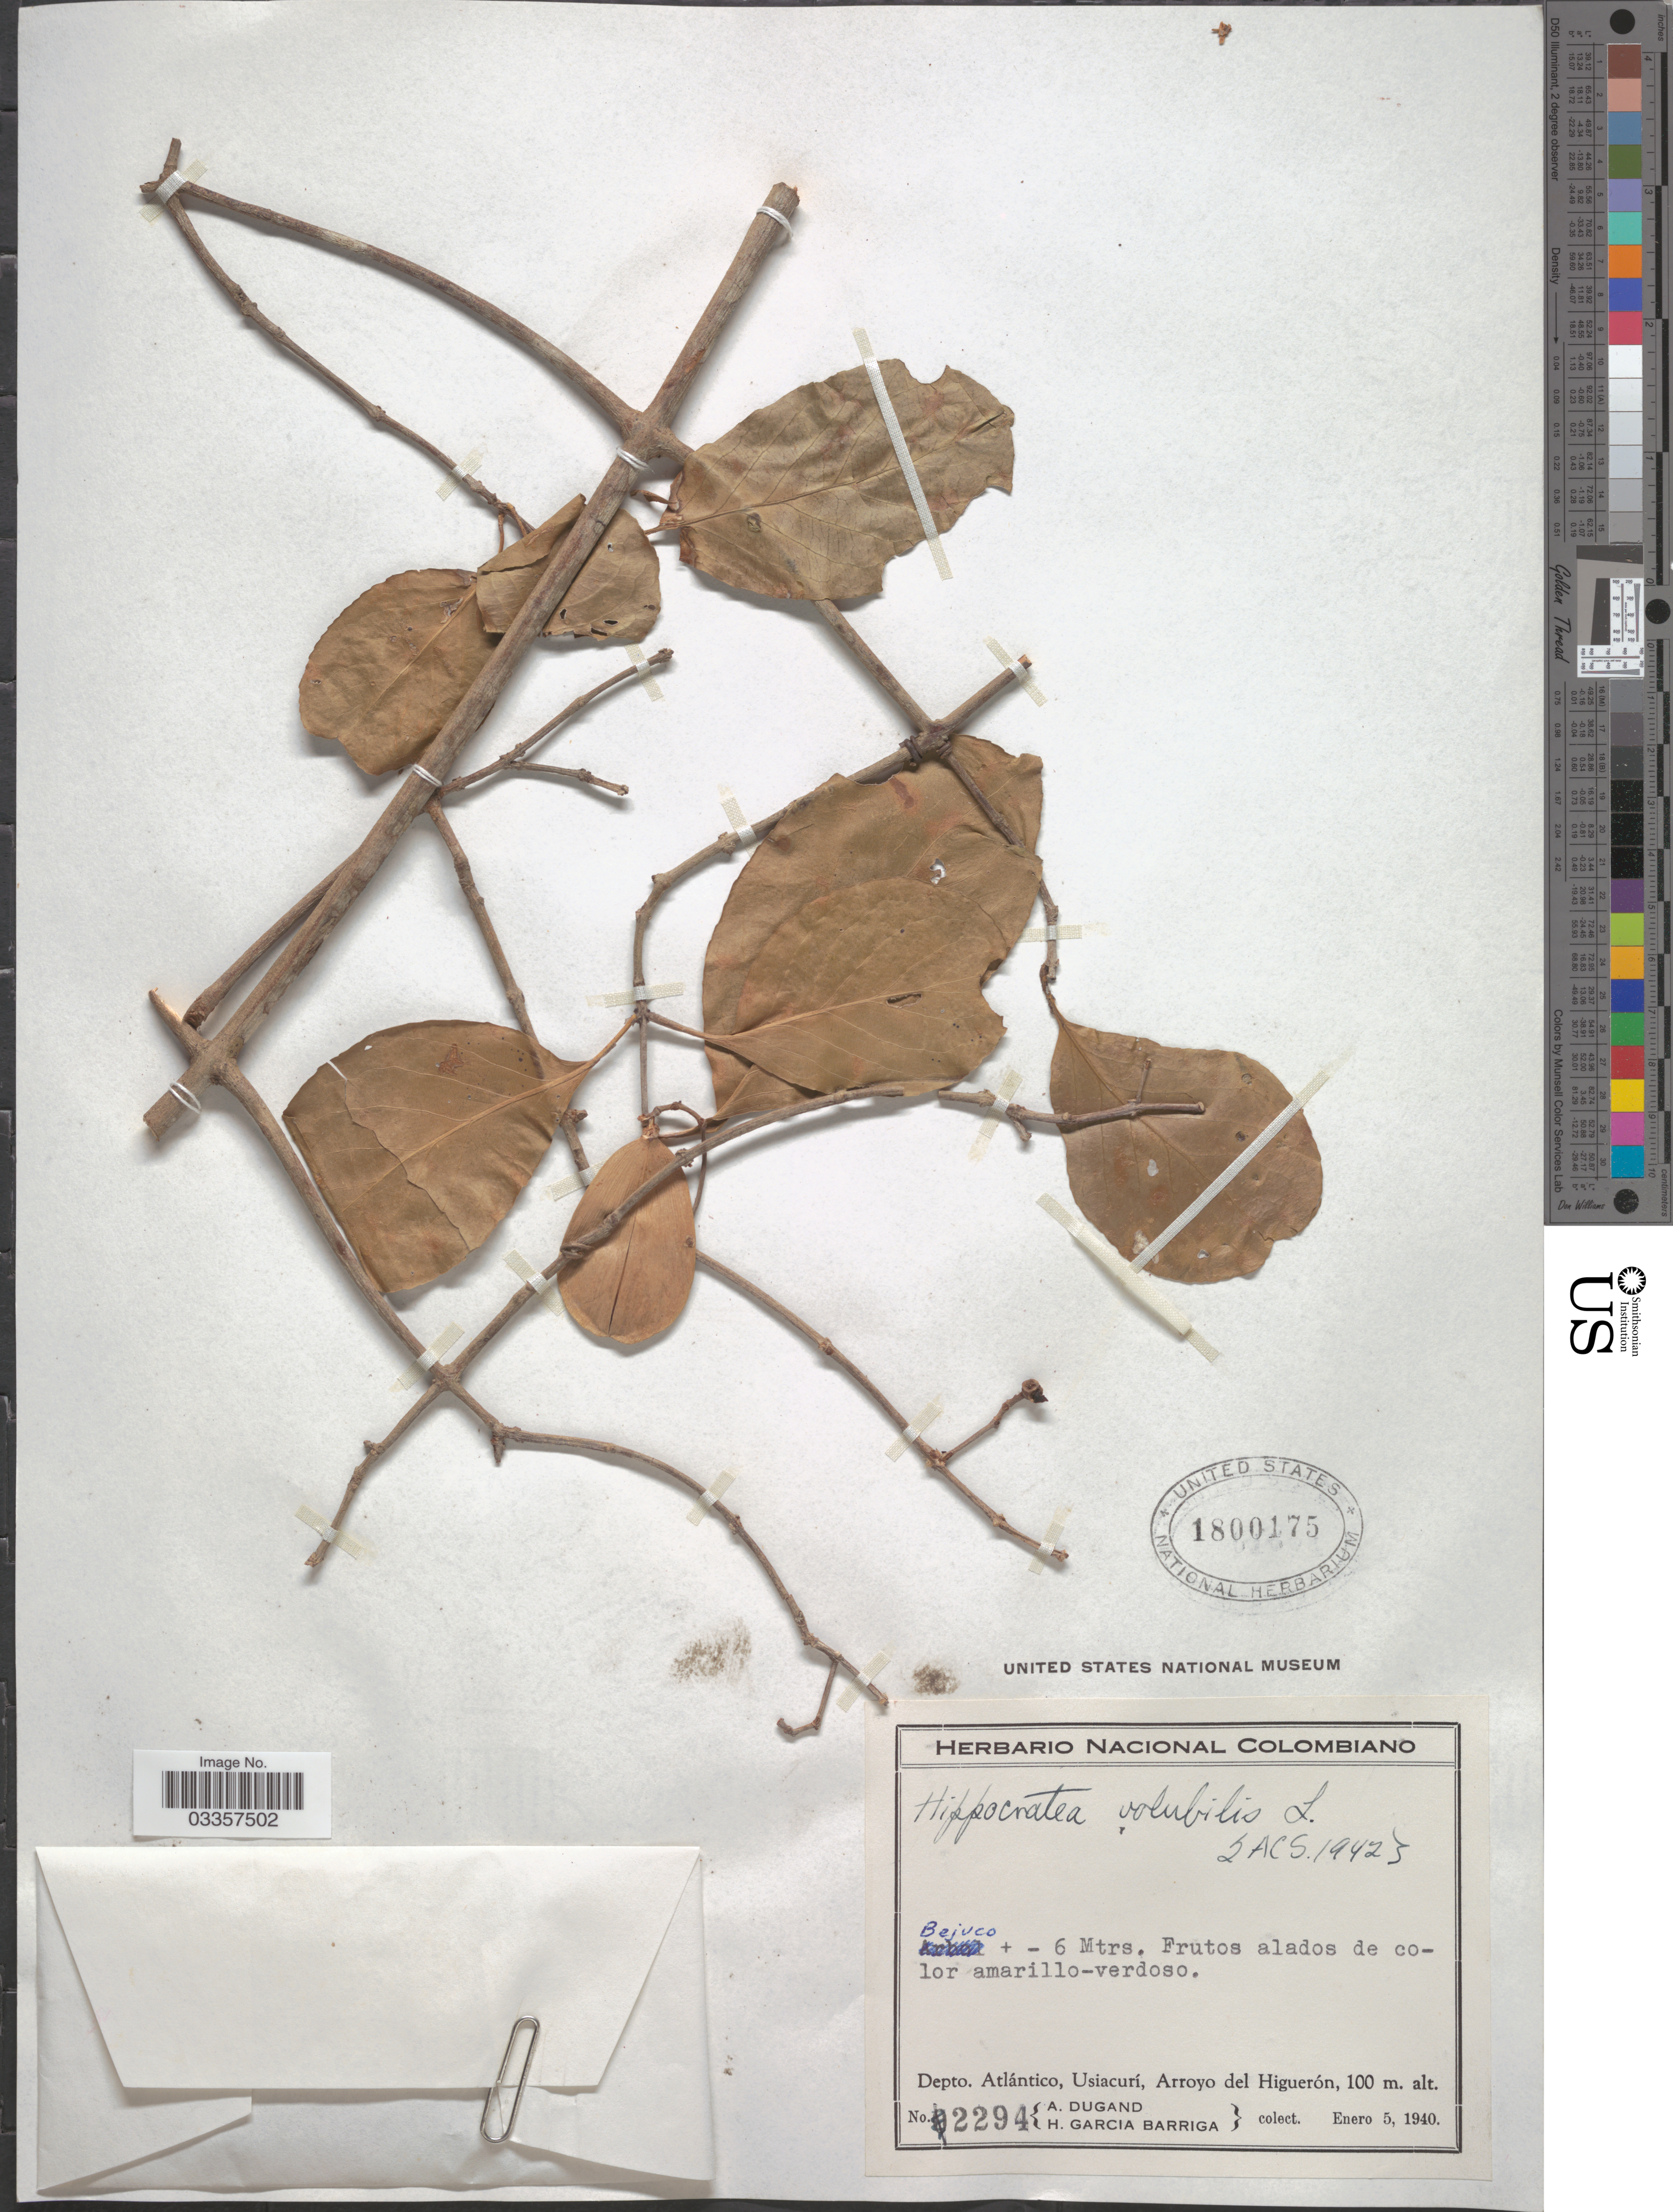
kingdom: Plantae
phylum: Tracheophyta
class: Magnoliopsida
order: Celastrales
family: Celastraceae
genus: Hippocratea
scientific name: Hippocratea volubilis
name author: L.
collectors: A. Dugand & H. García Barriga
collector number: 2294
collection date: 1940-01-05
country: Colombia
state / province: Atlántico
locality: Depto. Atlántico, Usiacurí, Arroyo del Higuerón.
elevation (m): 100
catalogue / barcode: US 1800175